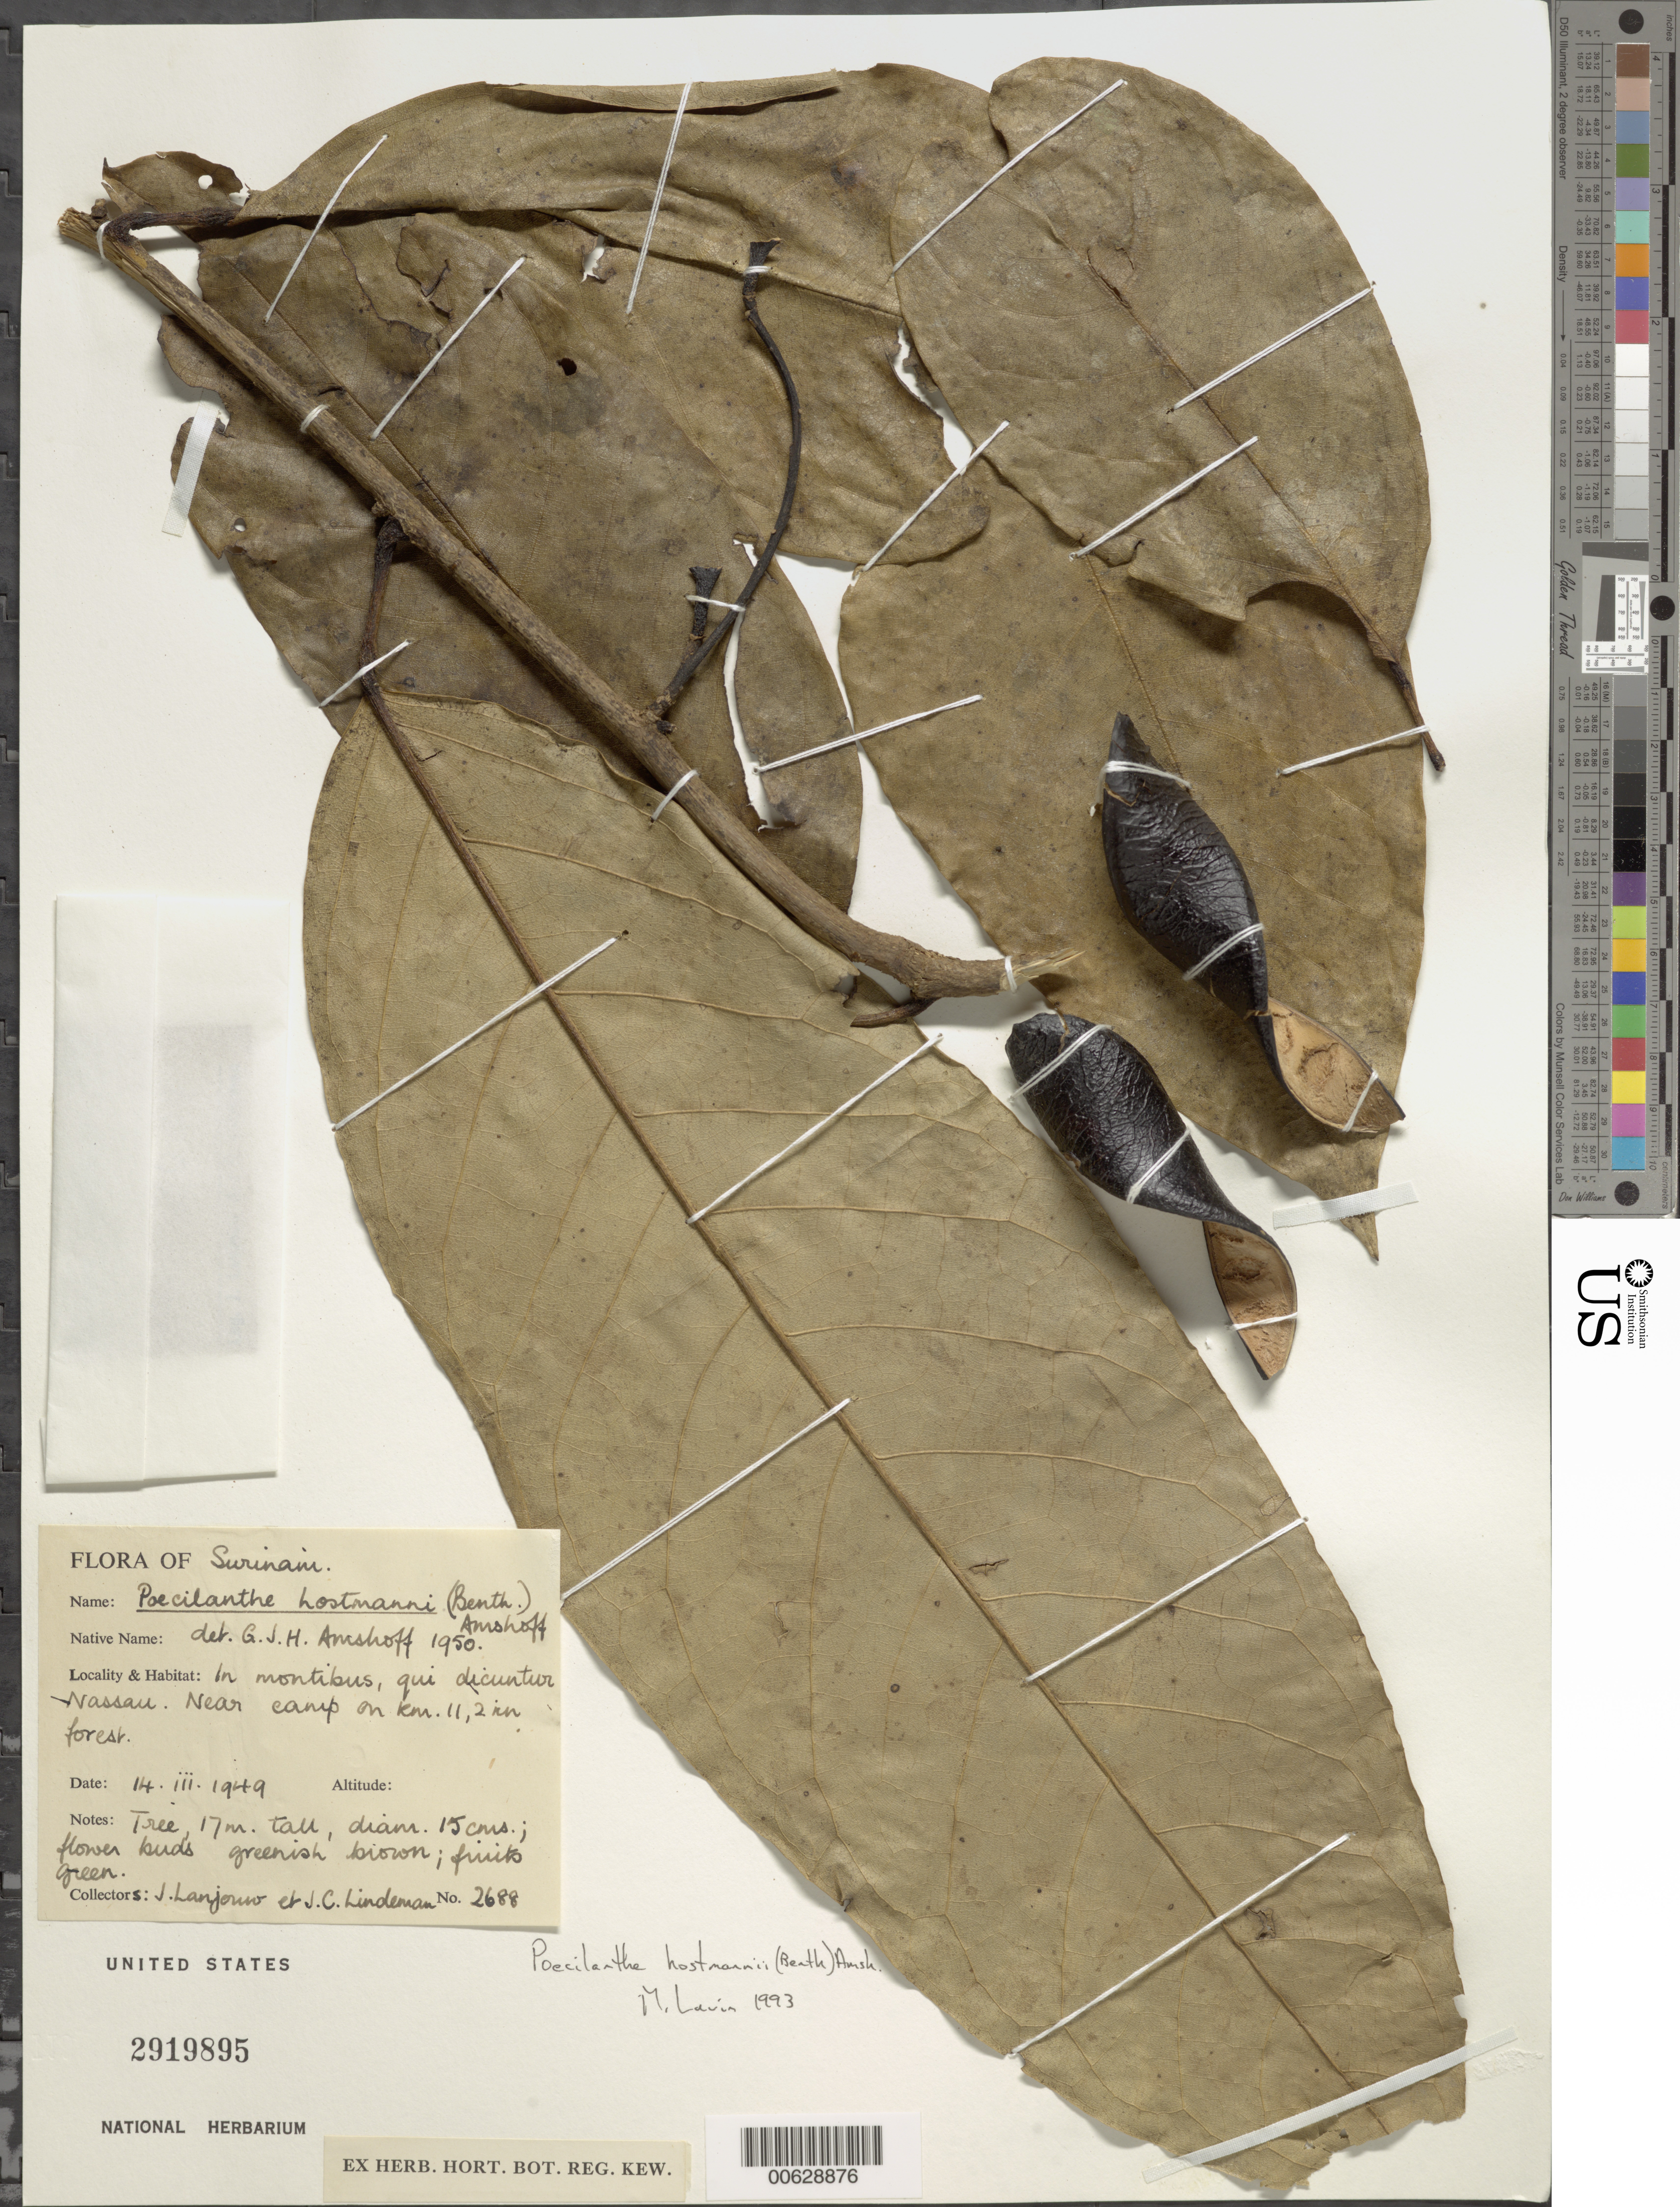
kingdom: Plantae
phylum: Tracheophyta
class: Magnoliopsida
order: Fabales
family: Fabaceae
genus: Limadendron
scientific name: Limadendron hostmannii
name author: (Benth.) Meireles & A.M.G. Azevedo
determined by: U.S. National Herbarium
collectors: J. Lanjouw & J. C. Lindeman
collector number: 2688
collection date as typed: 12-Mar-49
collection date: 1949-03-12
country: Suriname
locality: Nassau Mts., km 11.2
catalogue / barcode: US 2919895